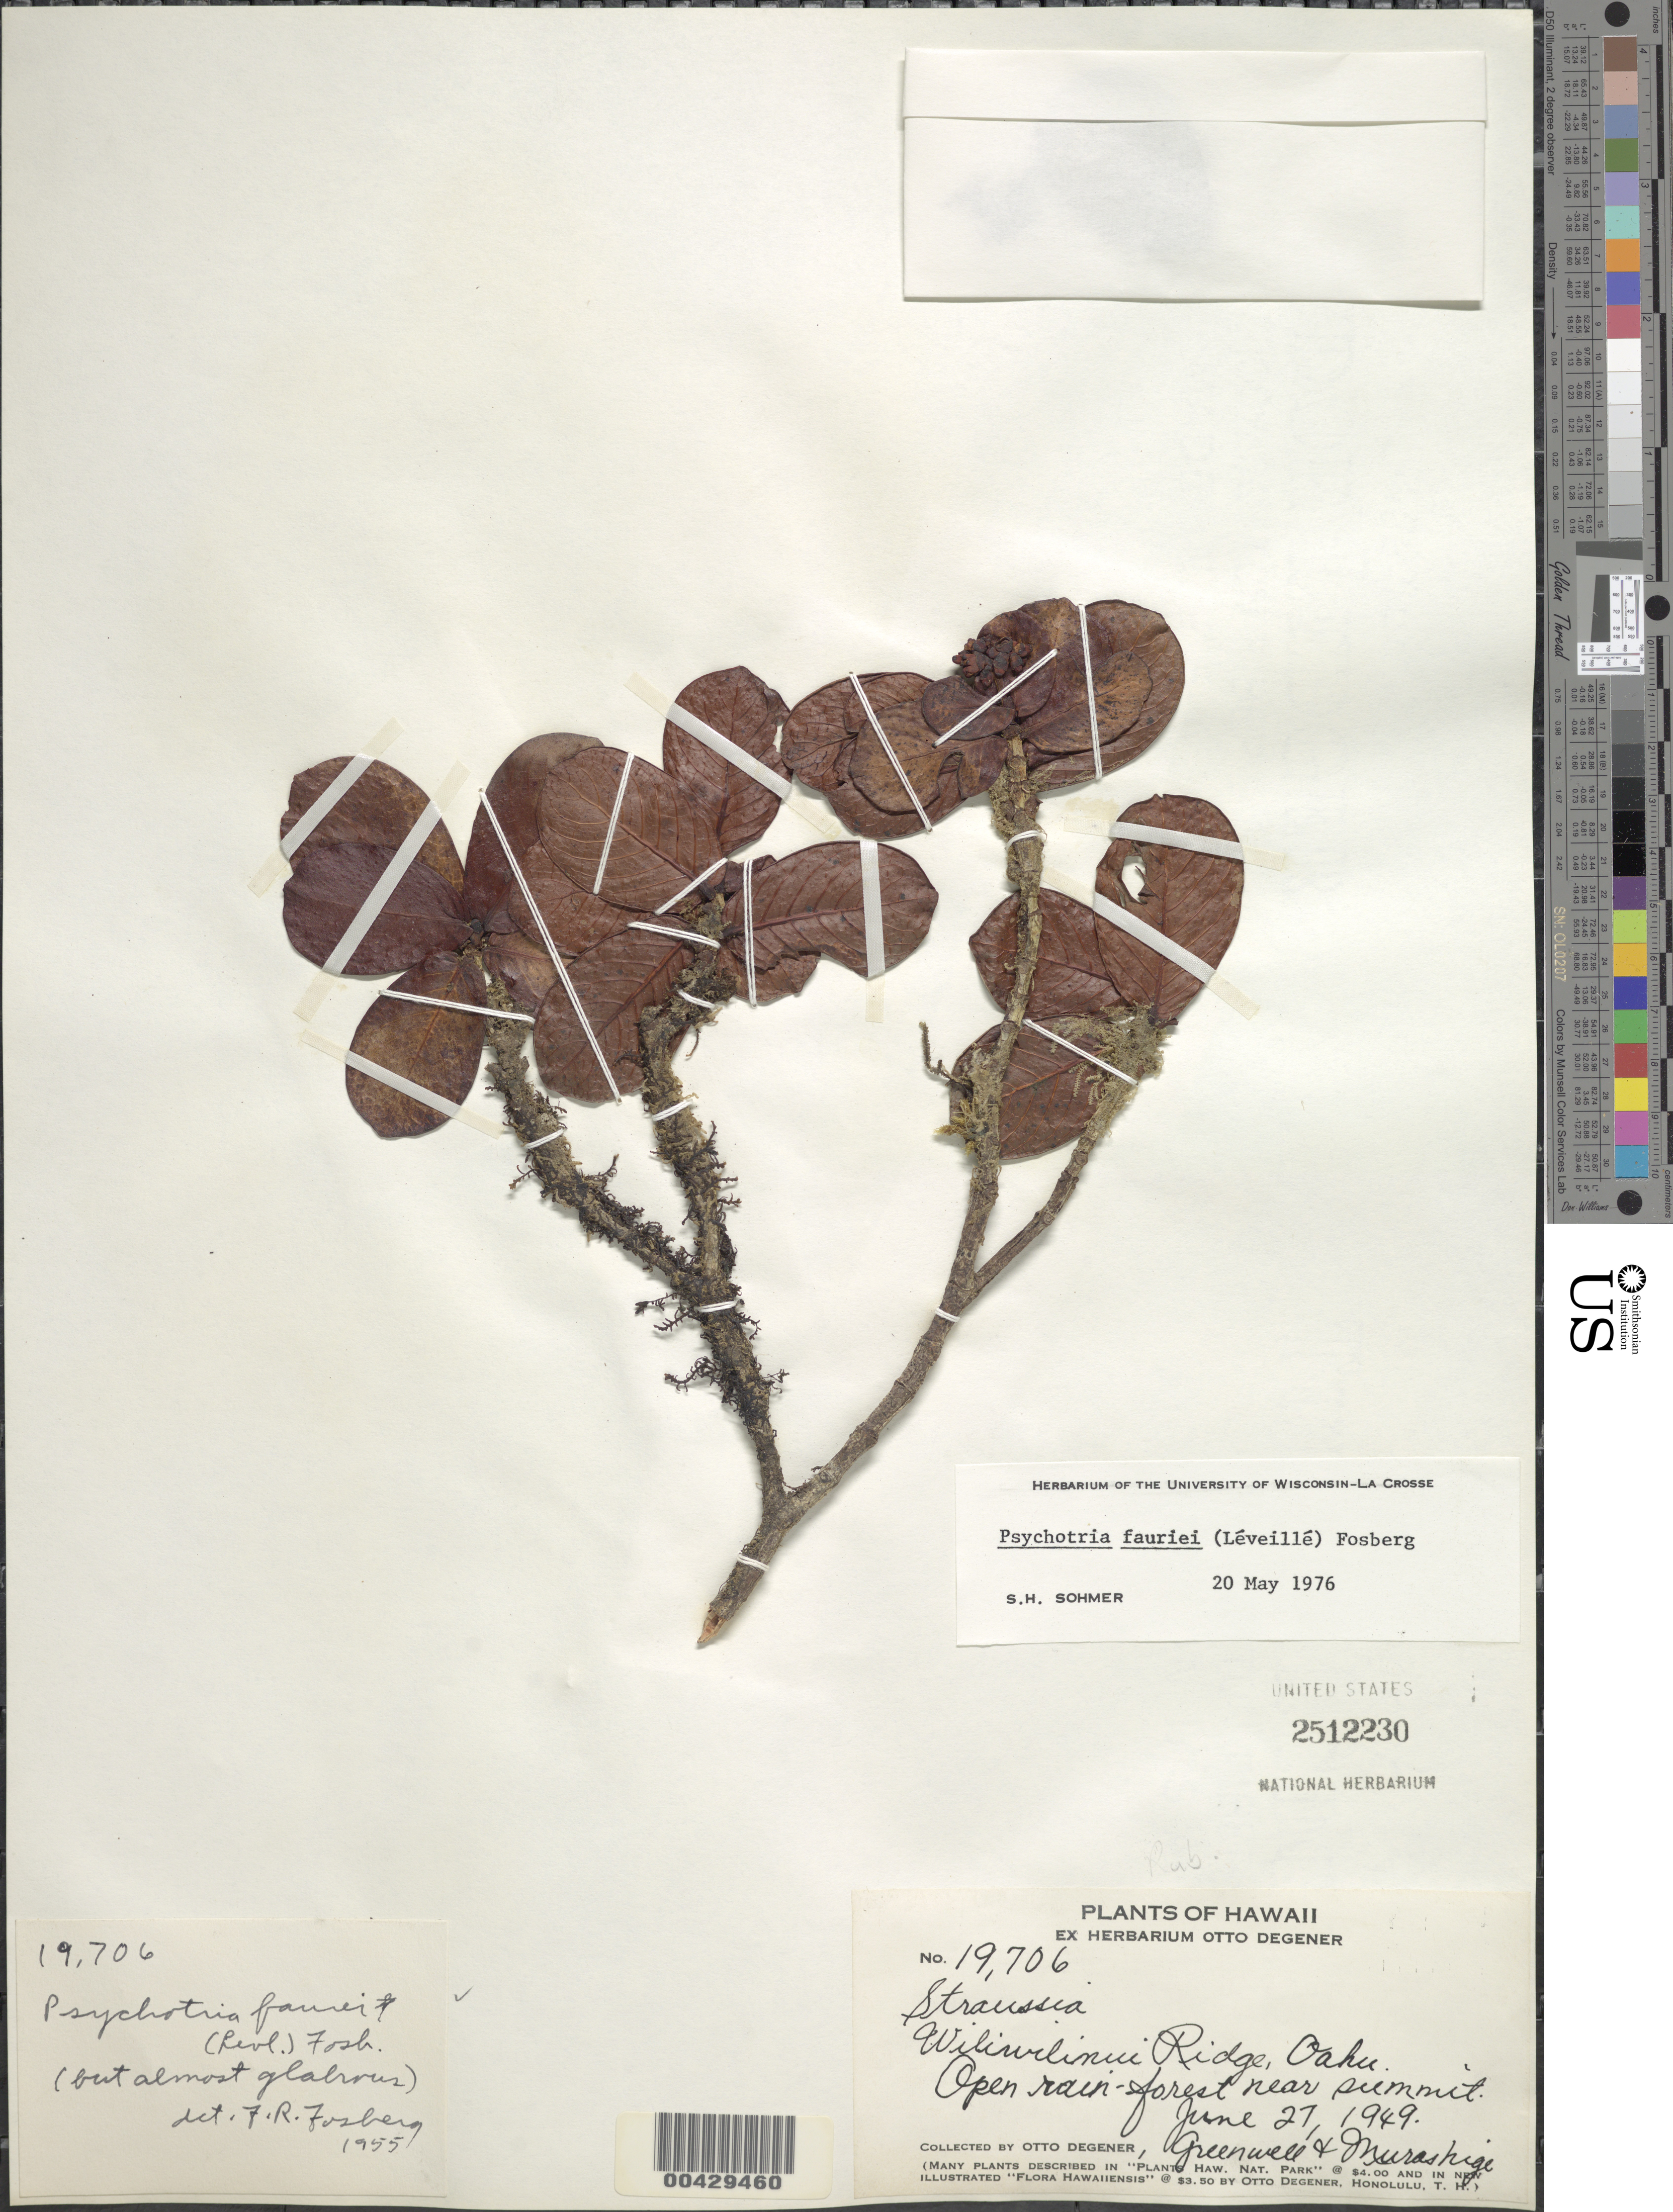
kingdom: Plantae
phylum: Tracheophyta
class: Magnoliopsida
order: Gentianales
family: Rubiaceae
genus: Psychotria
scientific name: Psychotria fauriei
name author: (H. Lév.) Fosberg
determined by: Fosberg, F. R.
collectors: O. Degener, A. B. Greenwell & T. Murashige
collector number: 19706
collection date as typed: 27 Jun 1949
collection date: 1949-06-27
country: United States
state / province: Hawaii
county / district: Honolulu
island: Oahu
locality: Wiliwilinui Ridge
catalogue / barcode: US 2512230